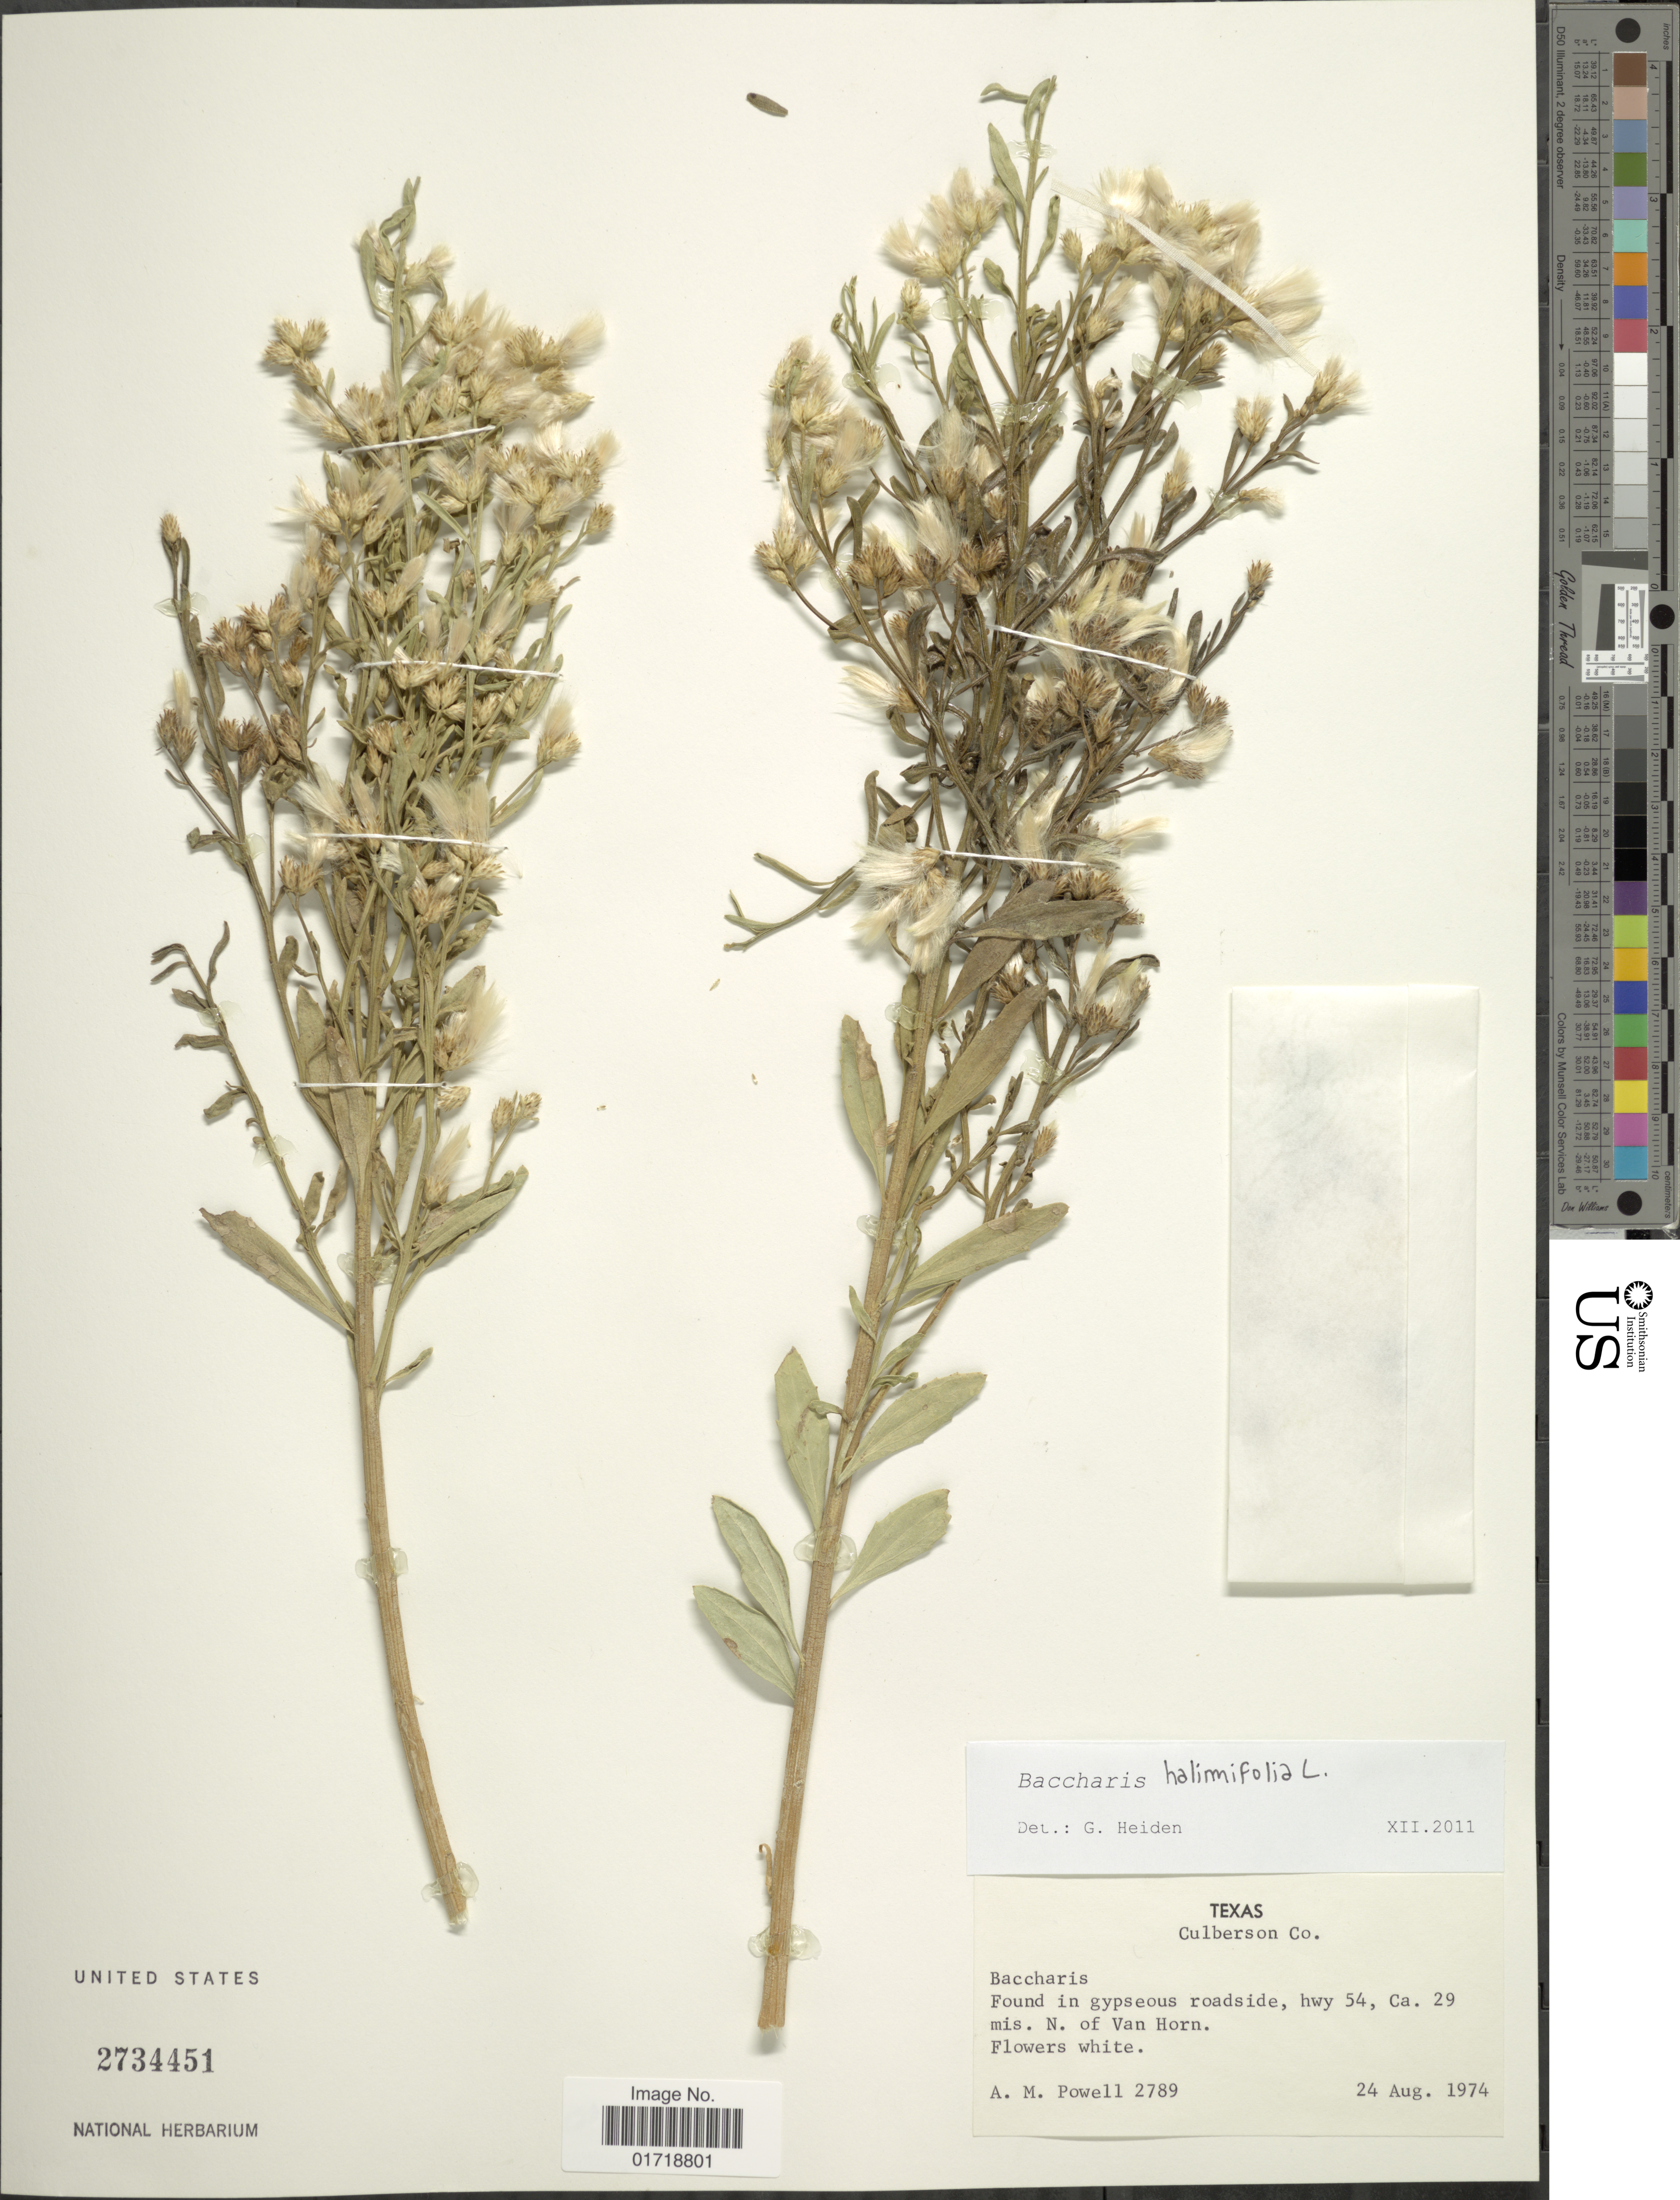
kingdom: Plantae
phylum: Tracheophyta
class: Magnoliopsida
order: Asterales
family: Asteraceae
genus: Baccharis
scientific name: Baccharis halimifolia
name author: L.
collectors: A. M. Powell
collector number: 2789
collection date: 1974-08-27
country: United States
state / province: Texas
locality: Culberson Co, Found in gypseous roadside, hwy 54, ca 29 mis N of Van Horn.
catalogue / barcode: US 2734451